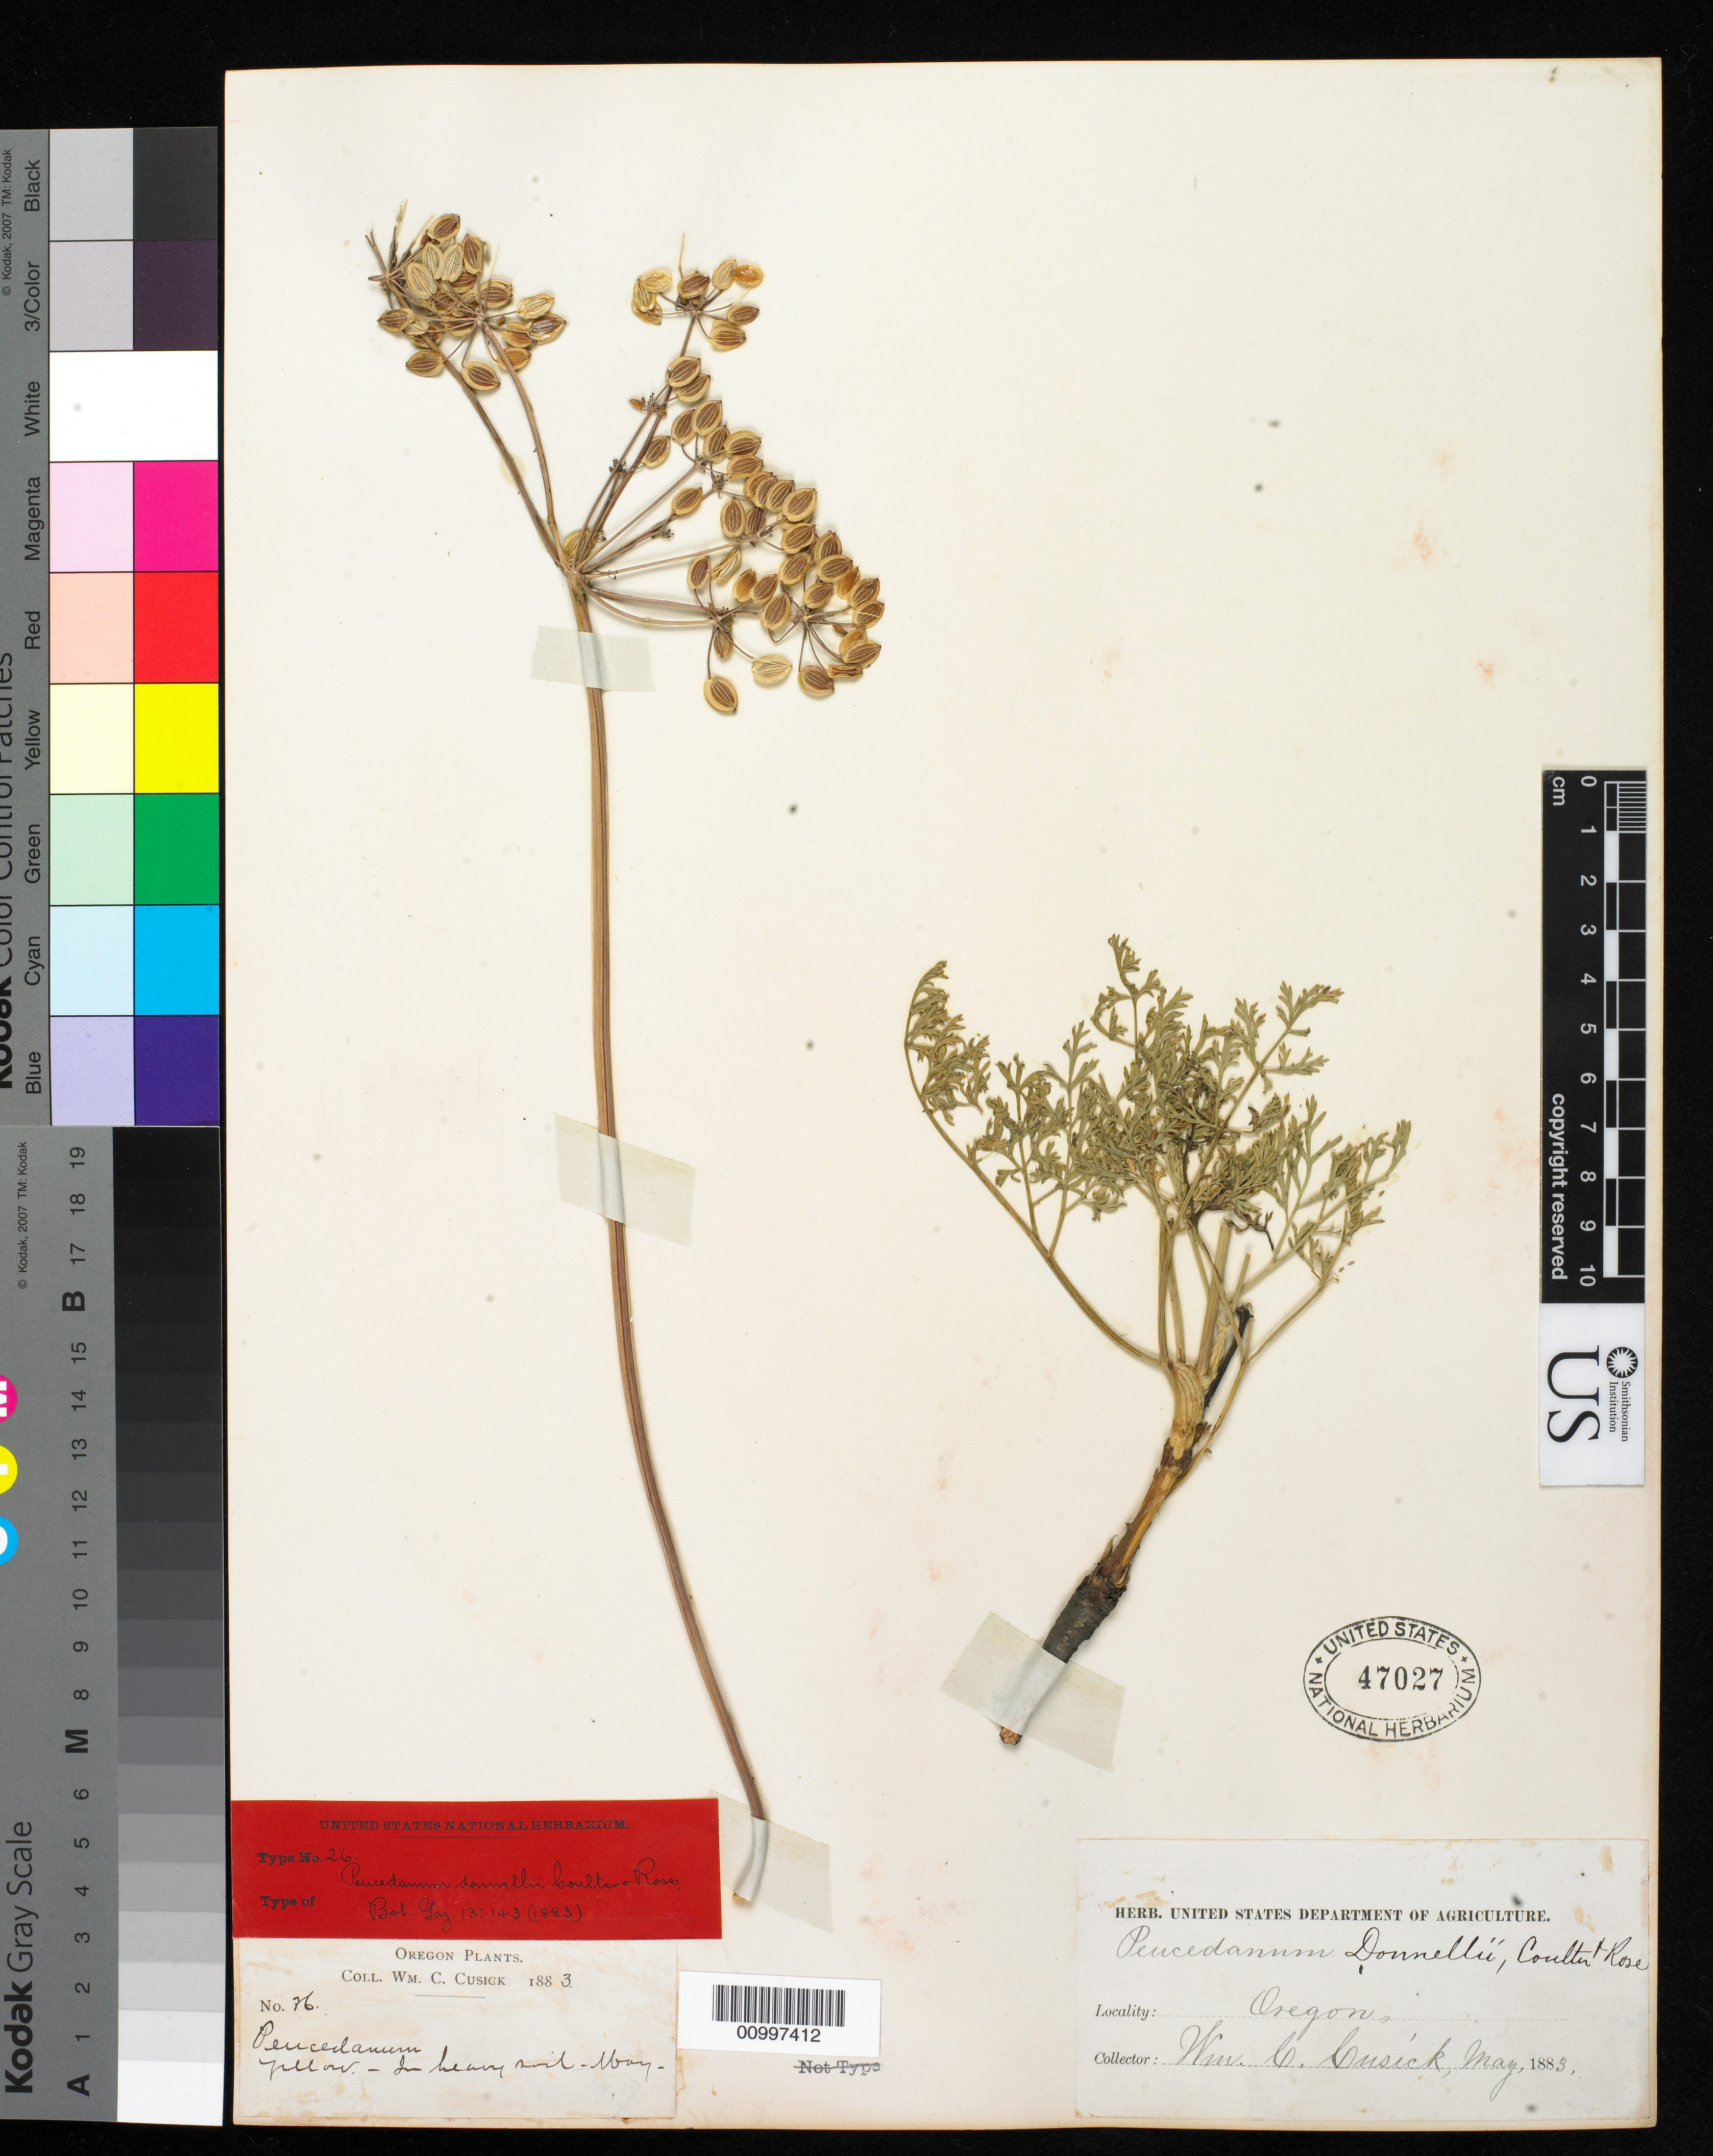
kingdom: Plantae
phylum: Tracheophyta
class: Magnoliopsida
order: Apiales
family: Apiaceae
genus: Peucedanum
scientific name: Peucedanum donnellii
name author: J.M. Coult. & Rose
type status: Syntype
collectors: W. C. Cusick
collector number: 36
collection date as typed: May 1883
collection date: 1883-05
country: United States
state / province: Oregon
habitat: In heavy soil.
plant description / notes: Lectotype collection is Howell 829 as designated by Coulter & Rose (1900).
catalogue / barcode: US 47027